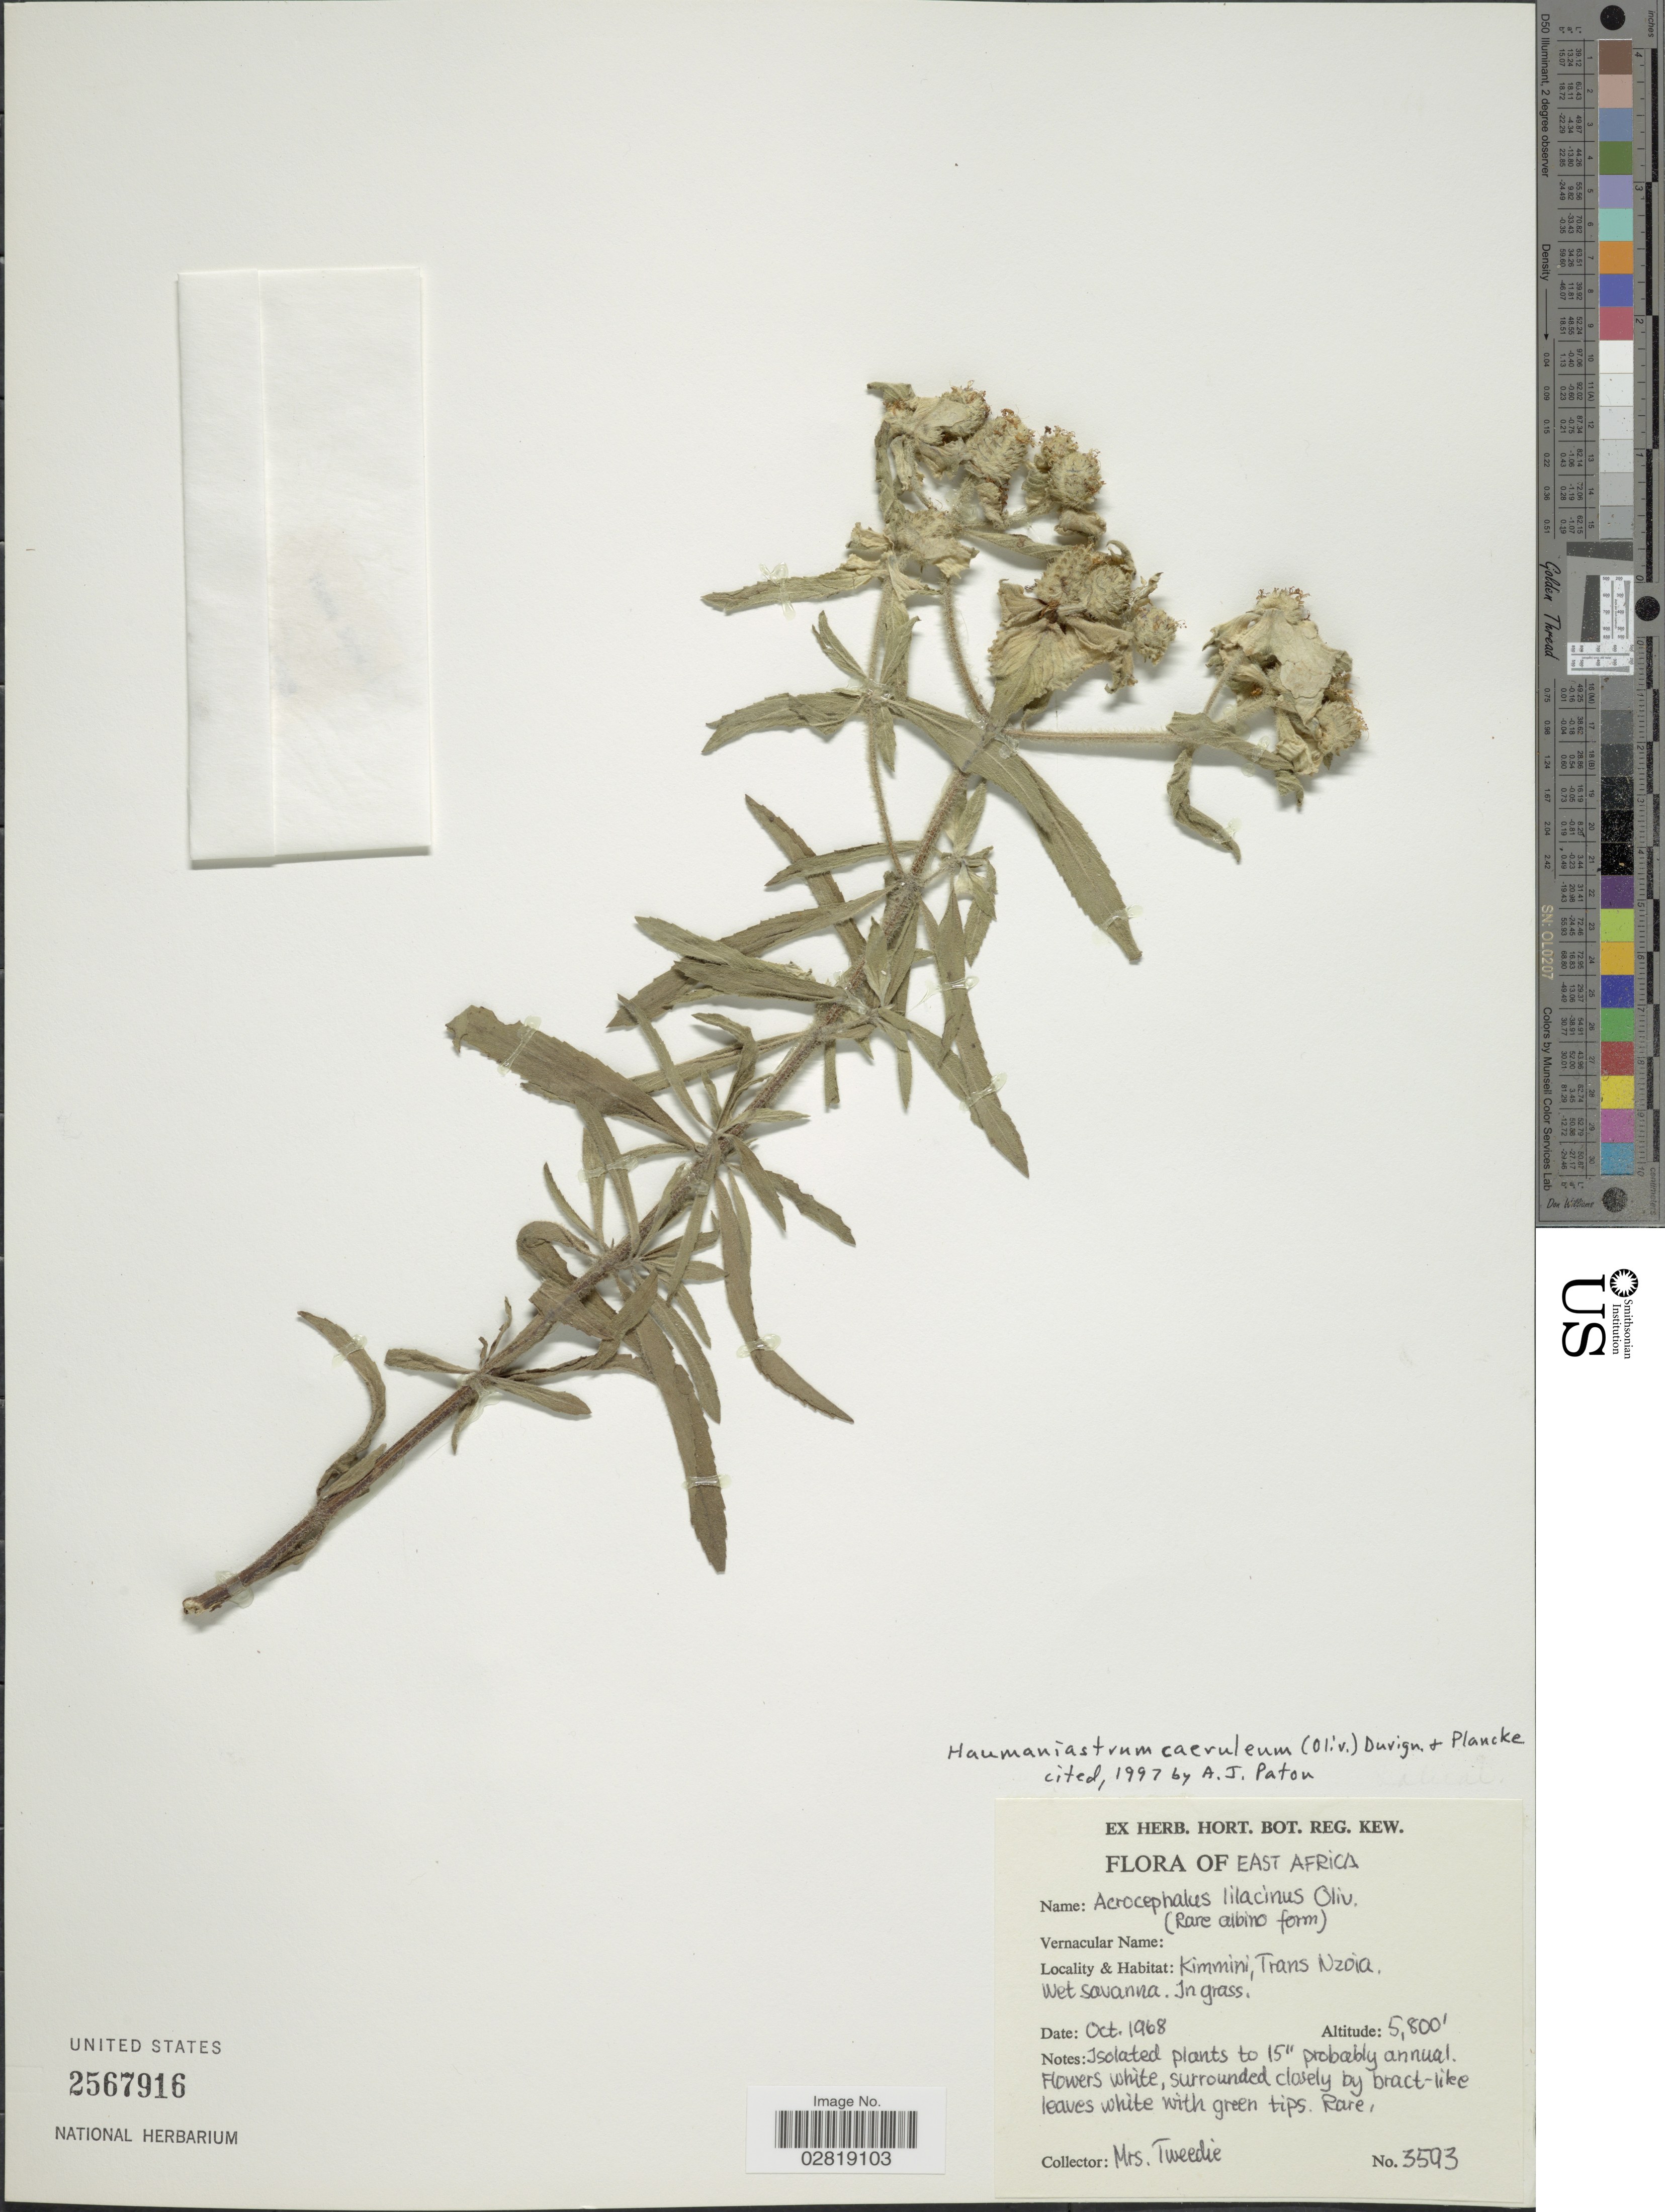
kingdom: Plantae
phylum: Tracheophyta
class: Magnoliopsida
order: Lamiales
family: Lamiaceae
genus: Haumaniastrum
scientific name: Haumaniastrum caeruleum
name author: (Oliv.) P.A. Duvign. & Plancke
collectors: Tweedie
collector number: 3593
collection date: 1968-10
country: Kenya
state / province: Trans Nzoia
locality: East Africa. Kimmini.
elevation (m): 1768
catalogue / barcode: US 2567916